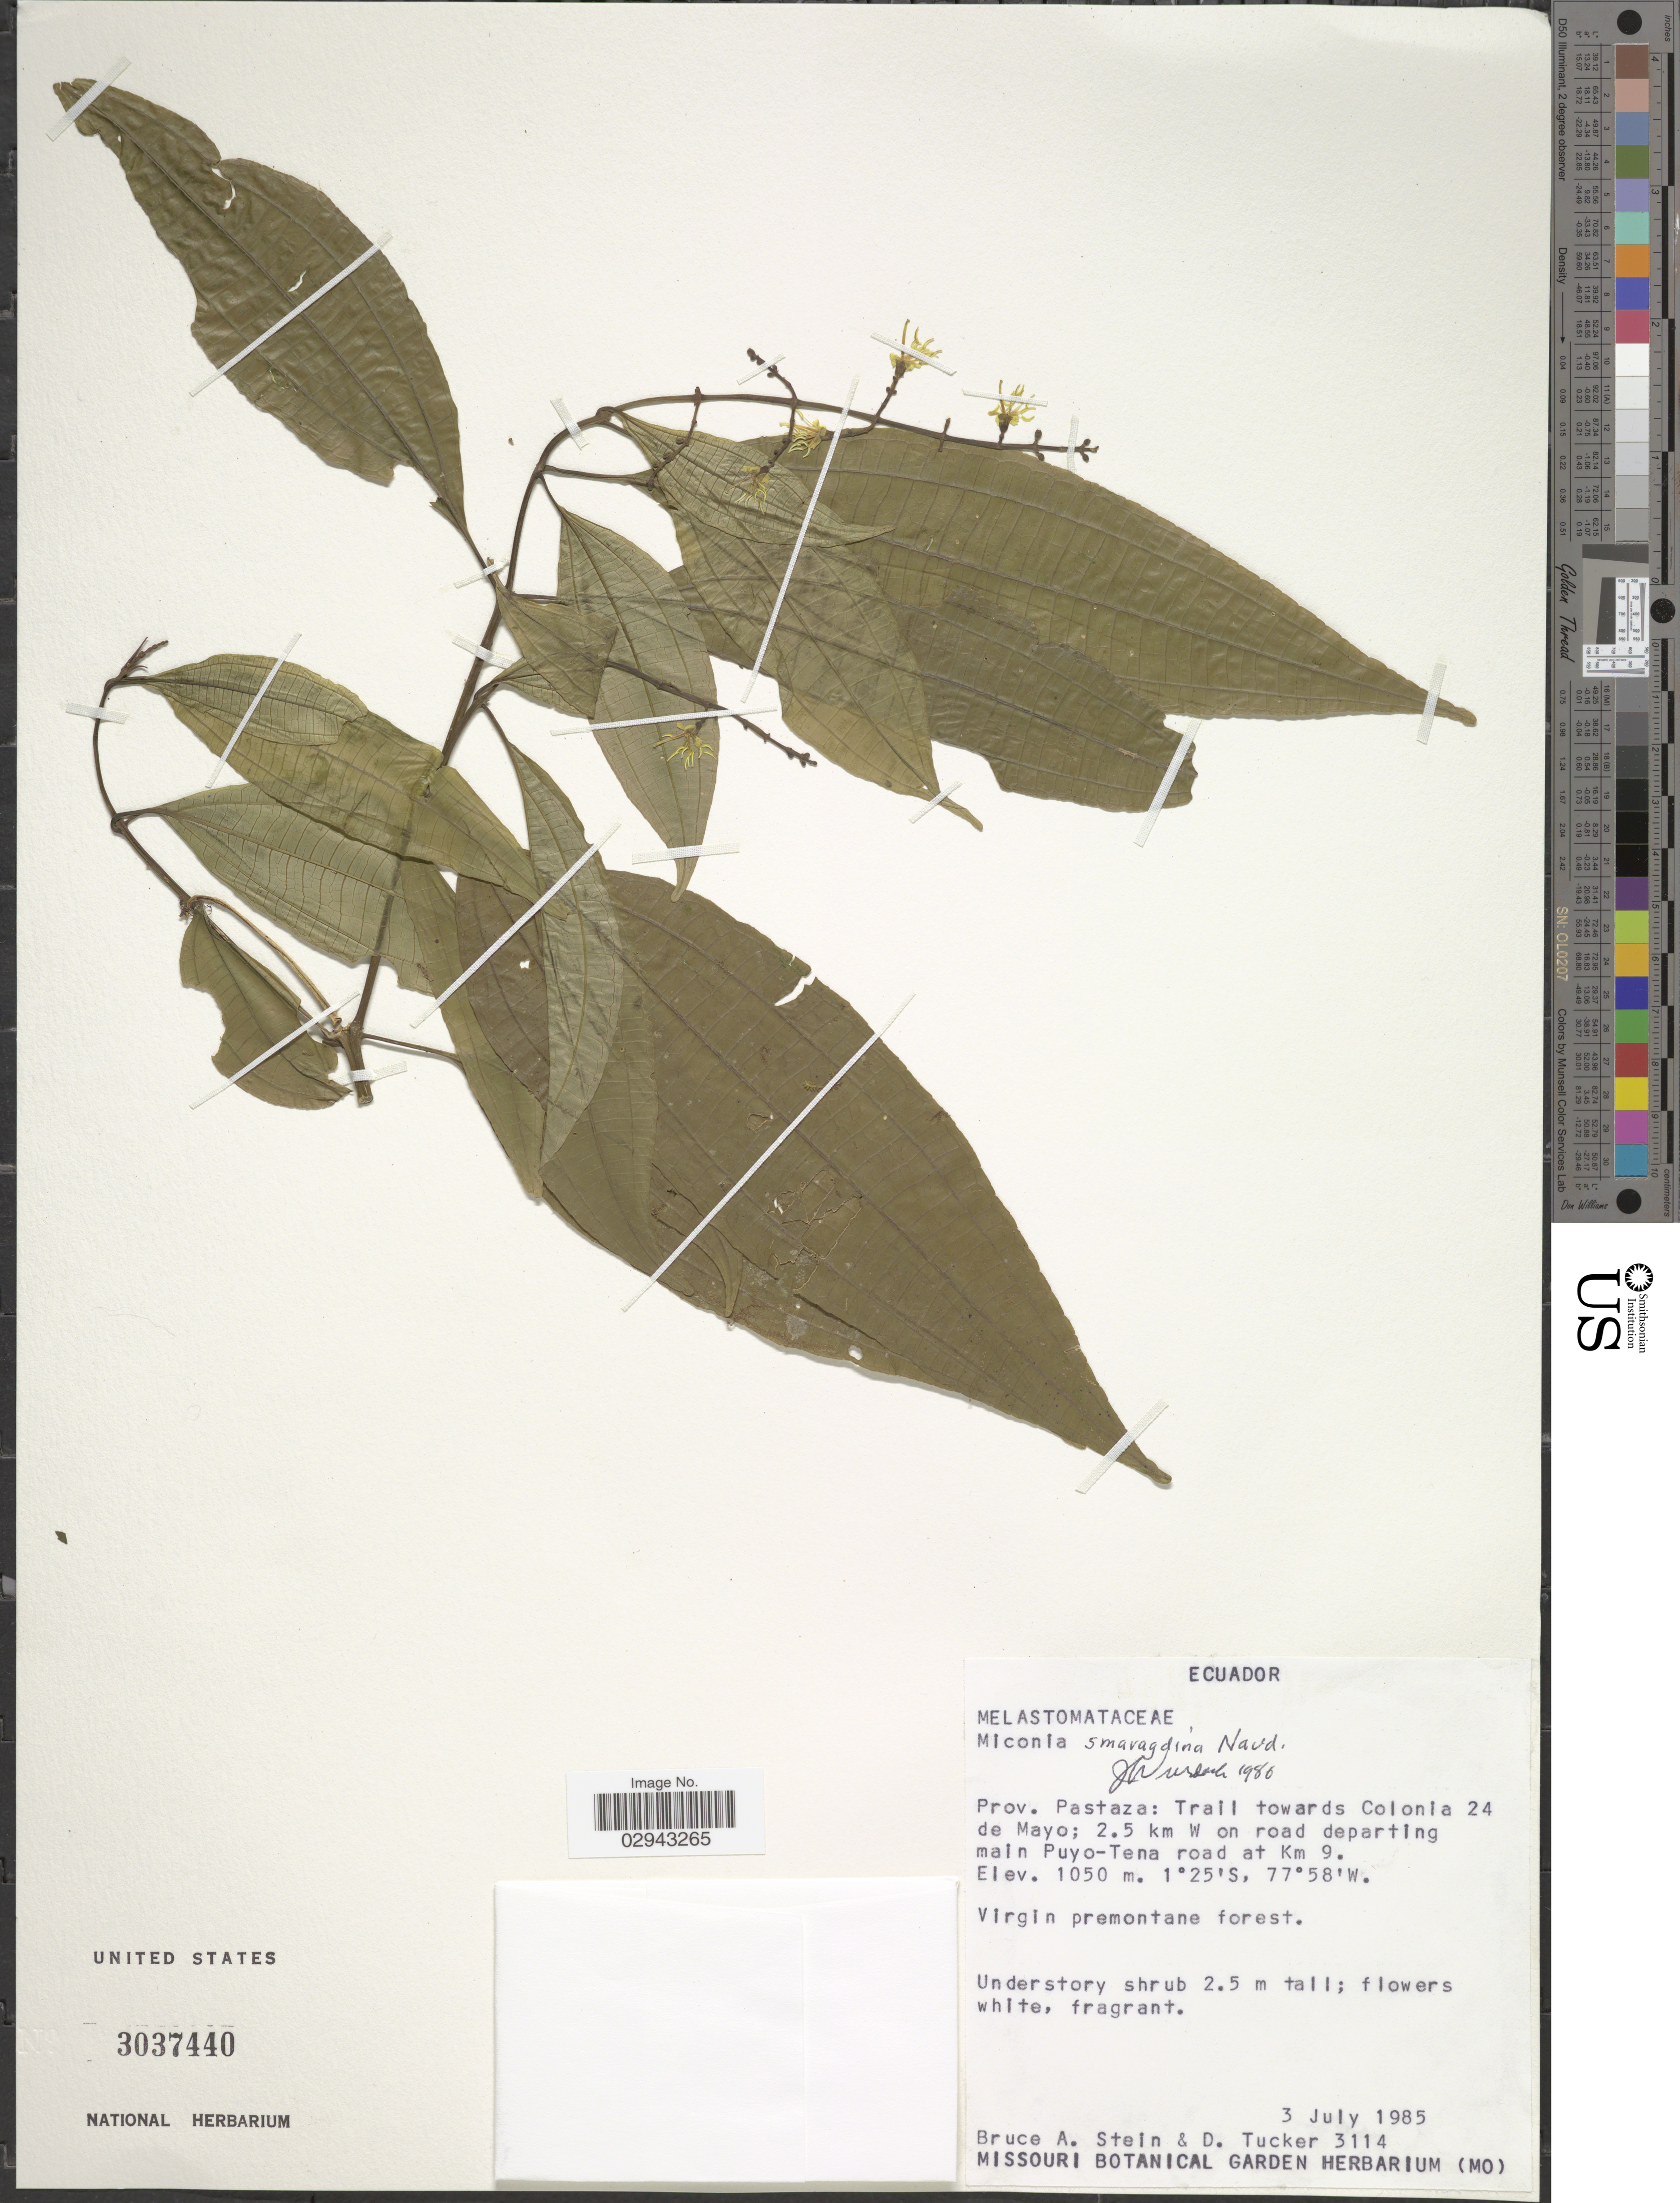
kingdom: Plantae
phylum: Tracheophyta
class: Magnoliopsida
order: Myrtales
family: Melastomataceae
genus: Miconia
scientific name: Miconia smaragdina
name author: Naudin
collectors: B. A. Stein & D. Tucker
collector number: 3114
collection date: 1985-07-03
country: Ecuador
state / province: Pastaza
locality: Trail towards Colonia 24 de Mayo; 2.5 km W on road departing main Puyo-Tena road at Km 9.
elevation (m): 1050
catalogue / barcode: US 3037440